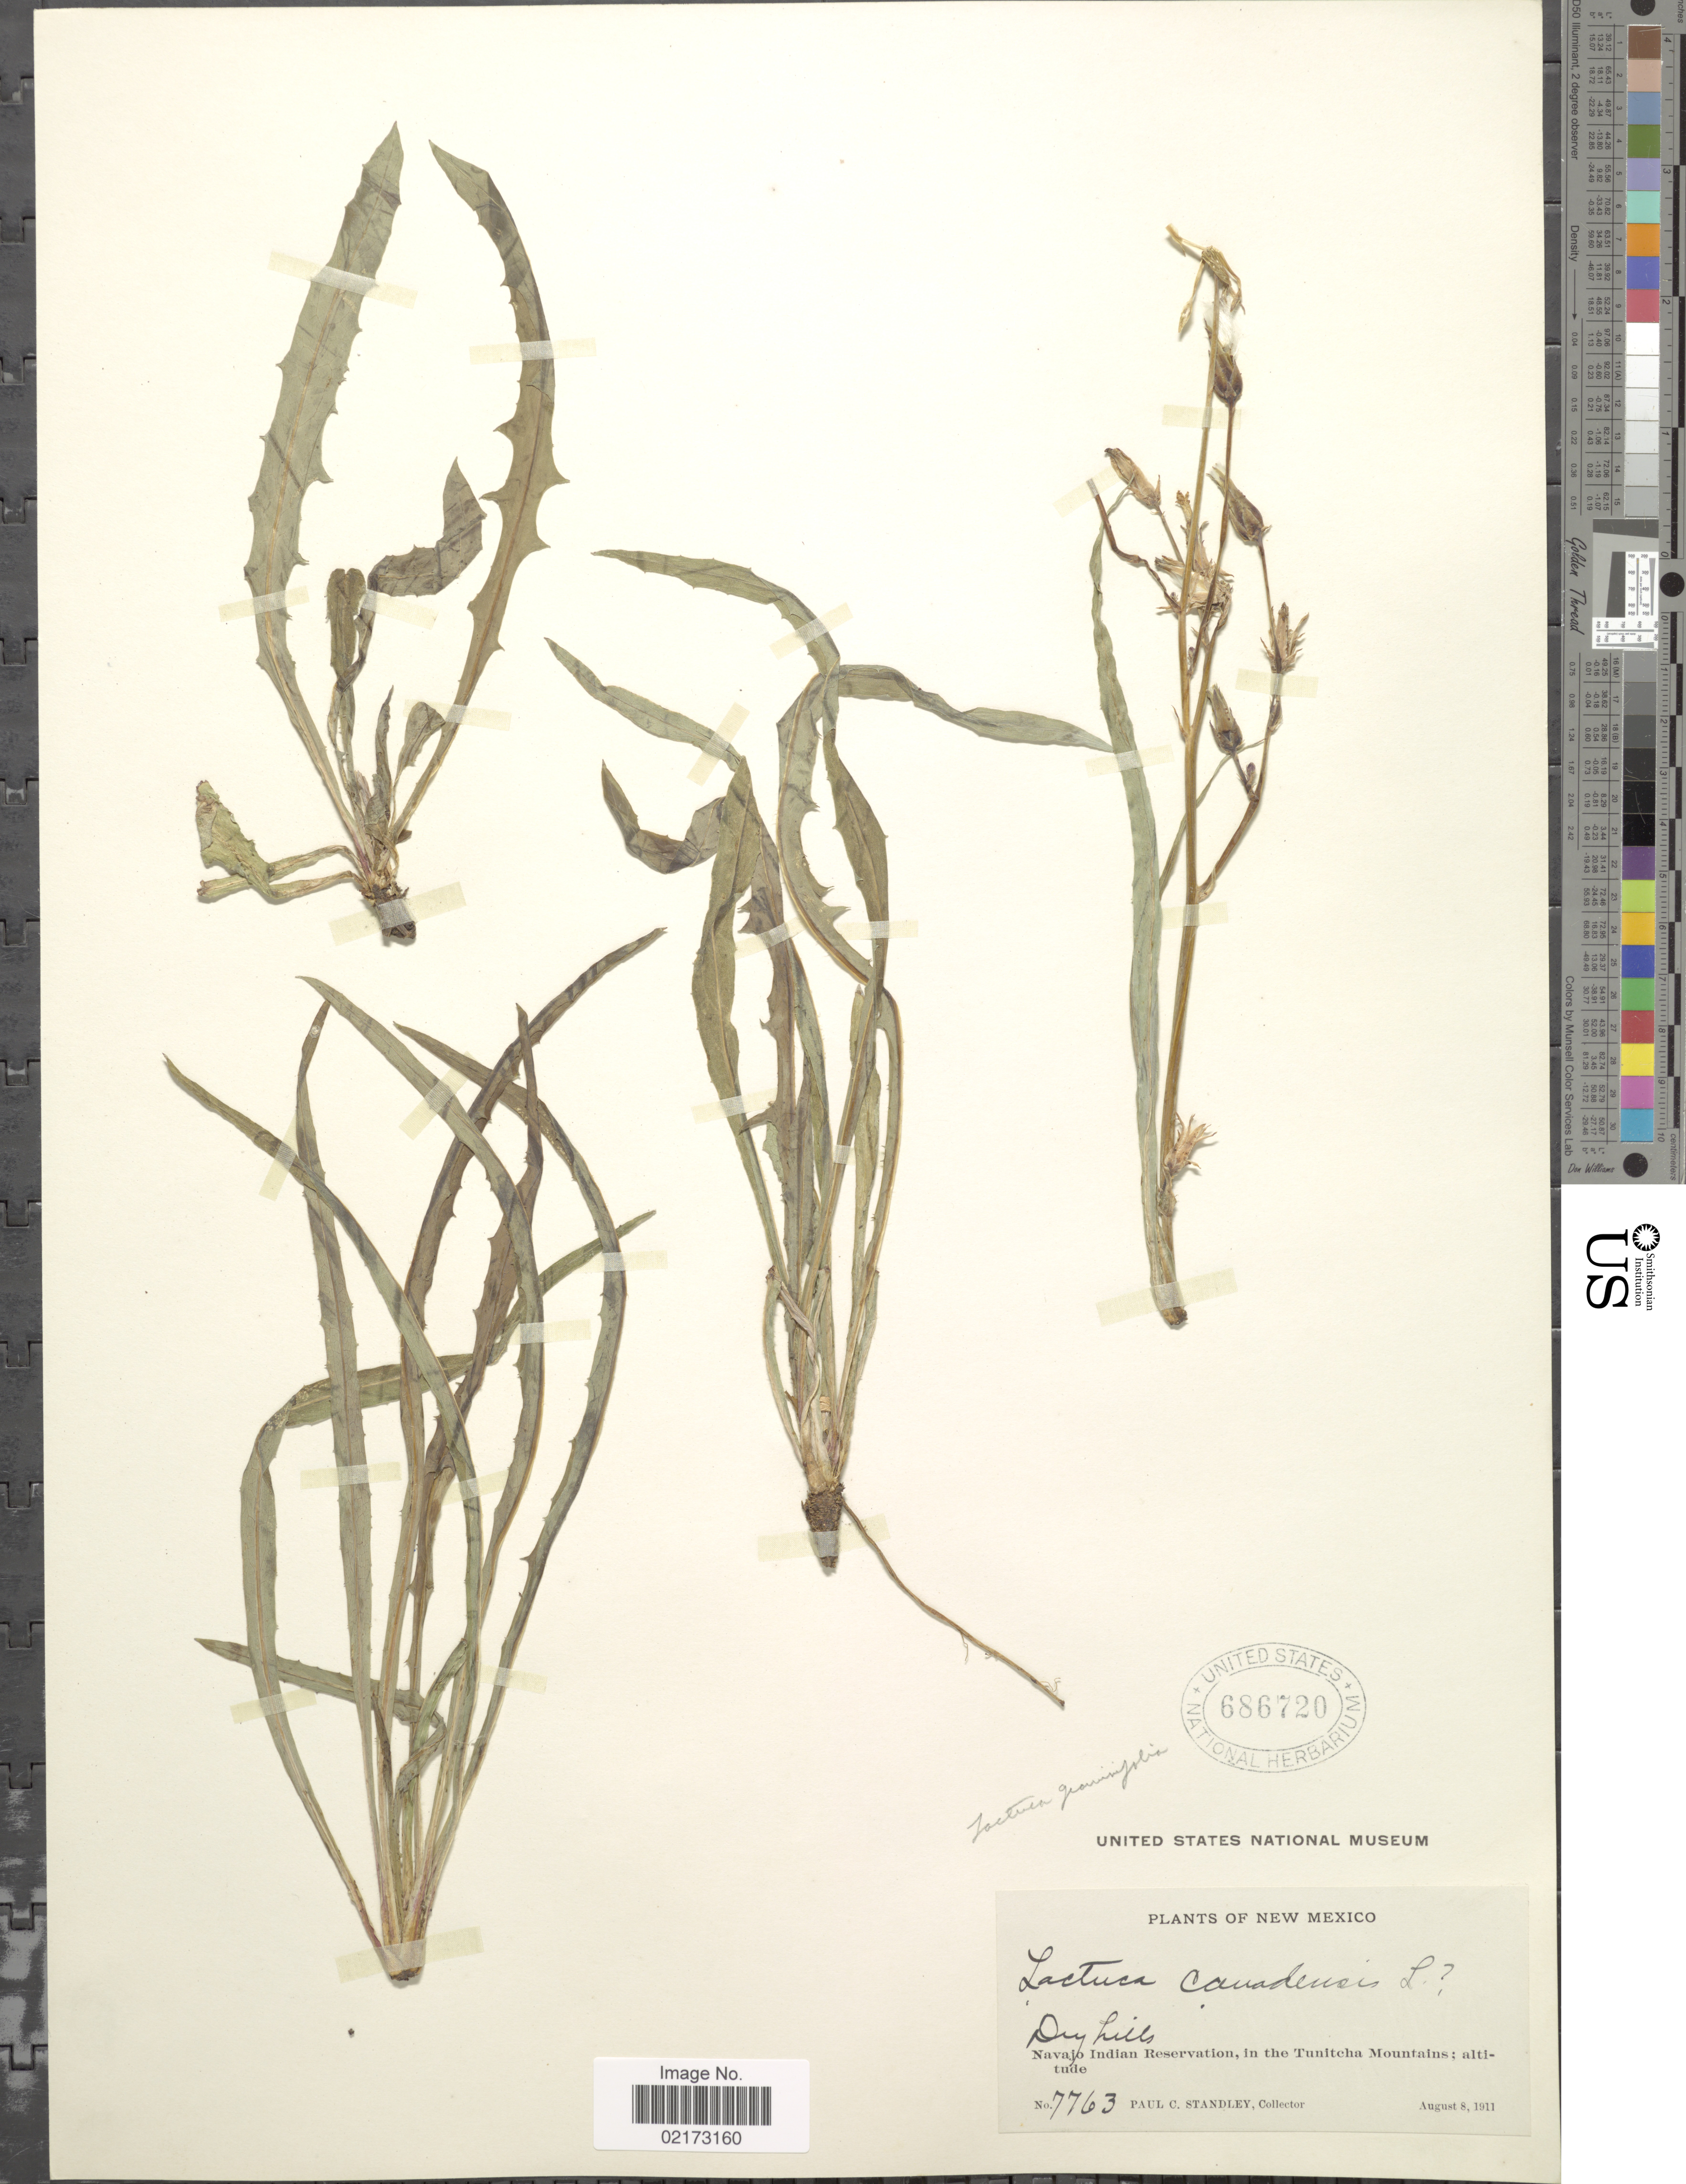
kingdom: Plantae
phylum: Tracheophyta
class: Magnoliopsida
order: Asterales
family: Asteraceae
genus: Lactuca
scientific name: Lactuca graminifolia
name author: Michx.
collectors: P. C. Standley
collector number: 7763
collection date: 1911-08-08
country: United States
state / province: New Mexico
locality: Navajo Indian Reservation, in the Tunitcha Mountains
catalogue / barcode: US 686720